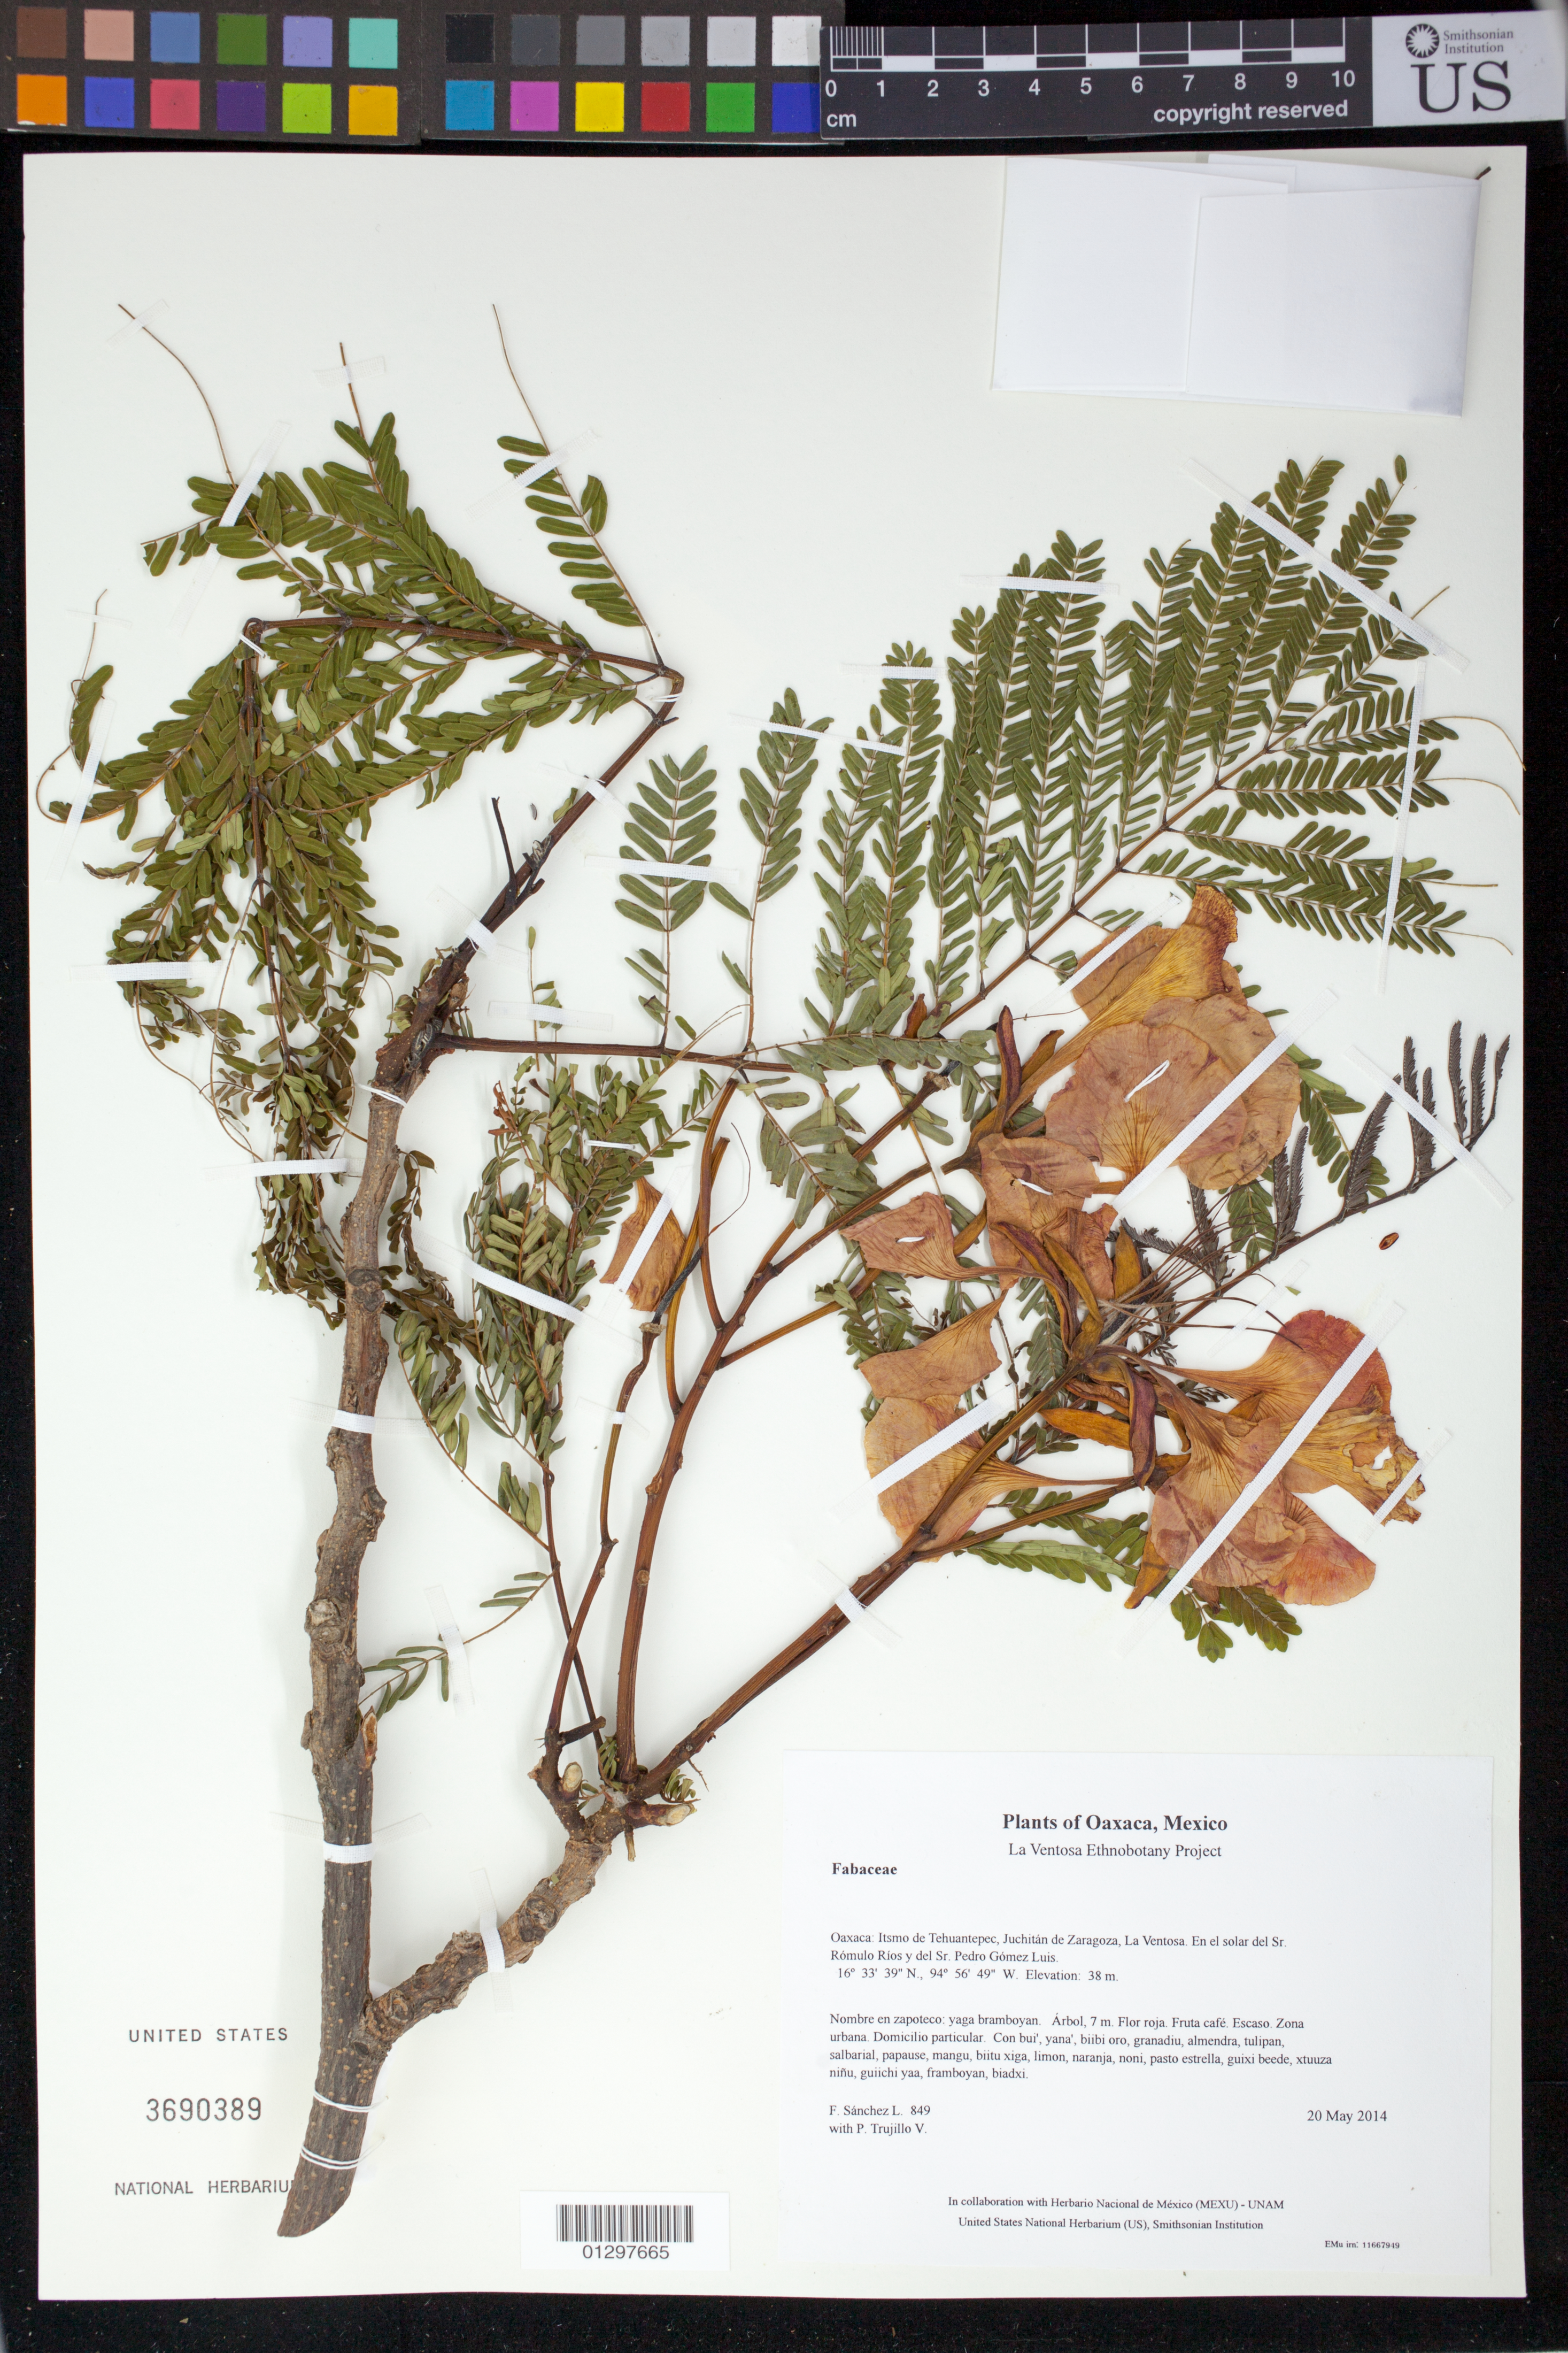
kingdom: Plantae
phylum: Tracheophyta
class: Magnoliopsida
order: Fabales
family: Fabaceae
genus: Delonix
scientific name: Delonix regia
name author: (Bojer ex Hook.) Raf.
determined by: Radosavljevic, Aleksandar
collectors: F. Sánchez L. & P. Trujillo V.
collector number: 849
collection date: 2014-05-20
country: Mexico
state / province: Oaxaca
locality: Itsmo de Tehuantepec, Juchitán de Zaragoza, La Ventosa. En el solar del Sr. Rómulo Ríos y del Sr. Pedro Gómez Luis.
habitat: Zona urbana. Domicilio particular.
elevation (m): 38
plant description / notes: JEBOT, MEXU, US; Yaga. 7 m. Guie' naxiña'. Cuaananaxhi namuu. Huaxie'.; framboyan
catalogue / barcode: US 3690389